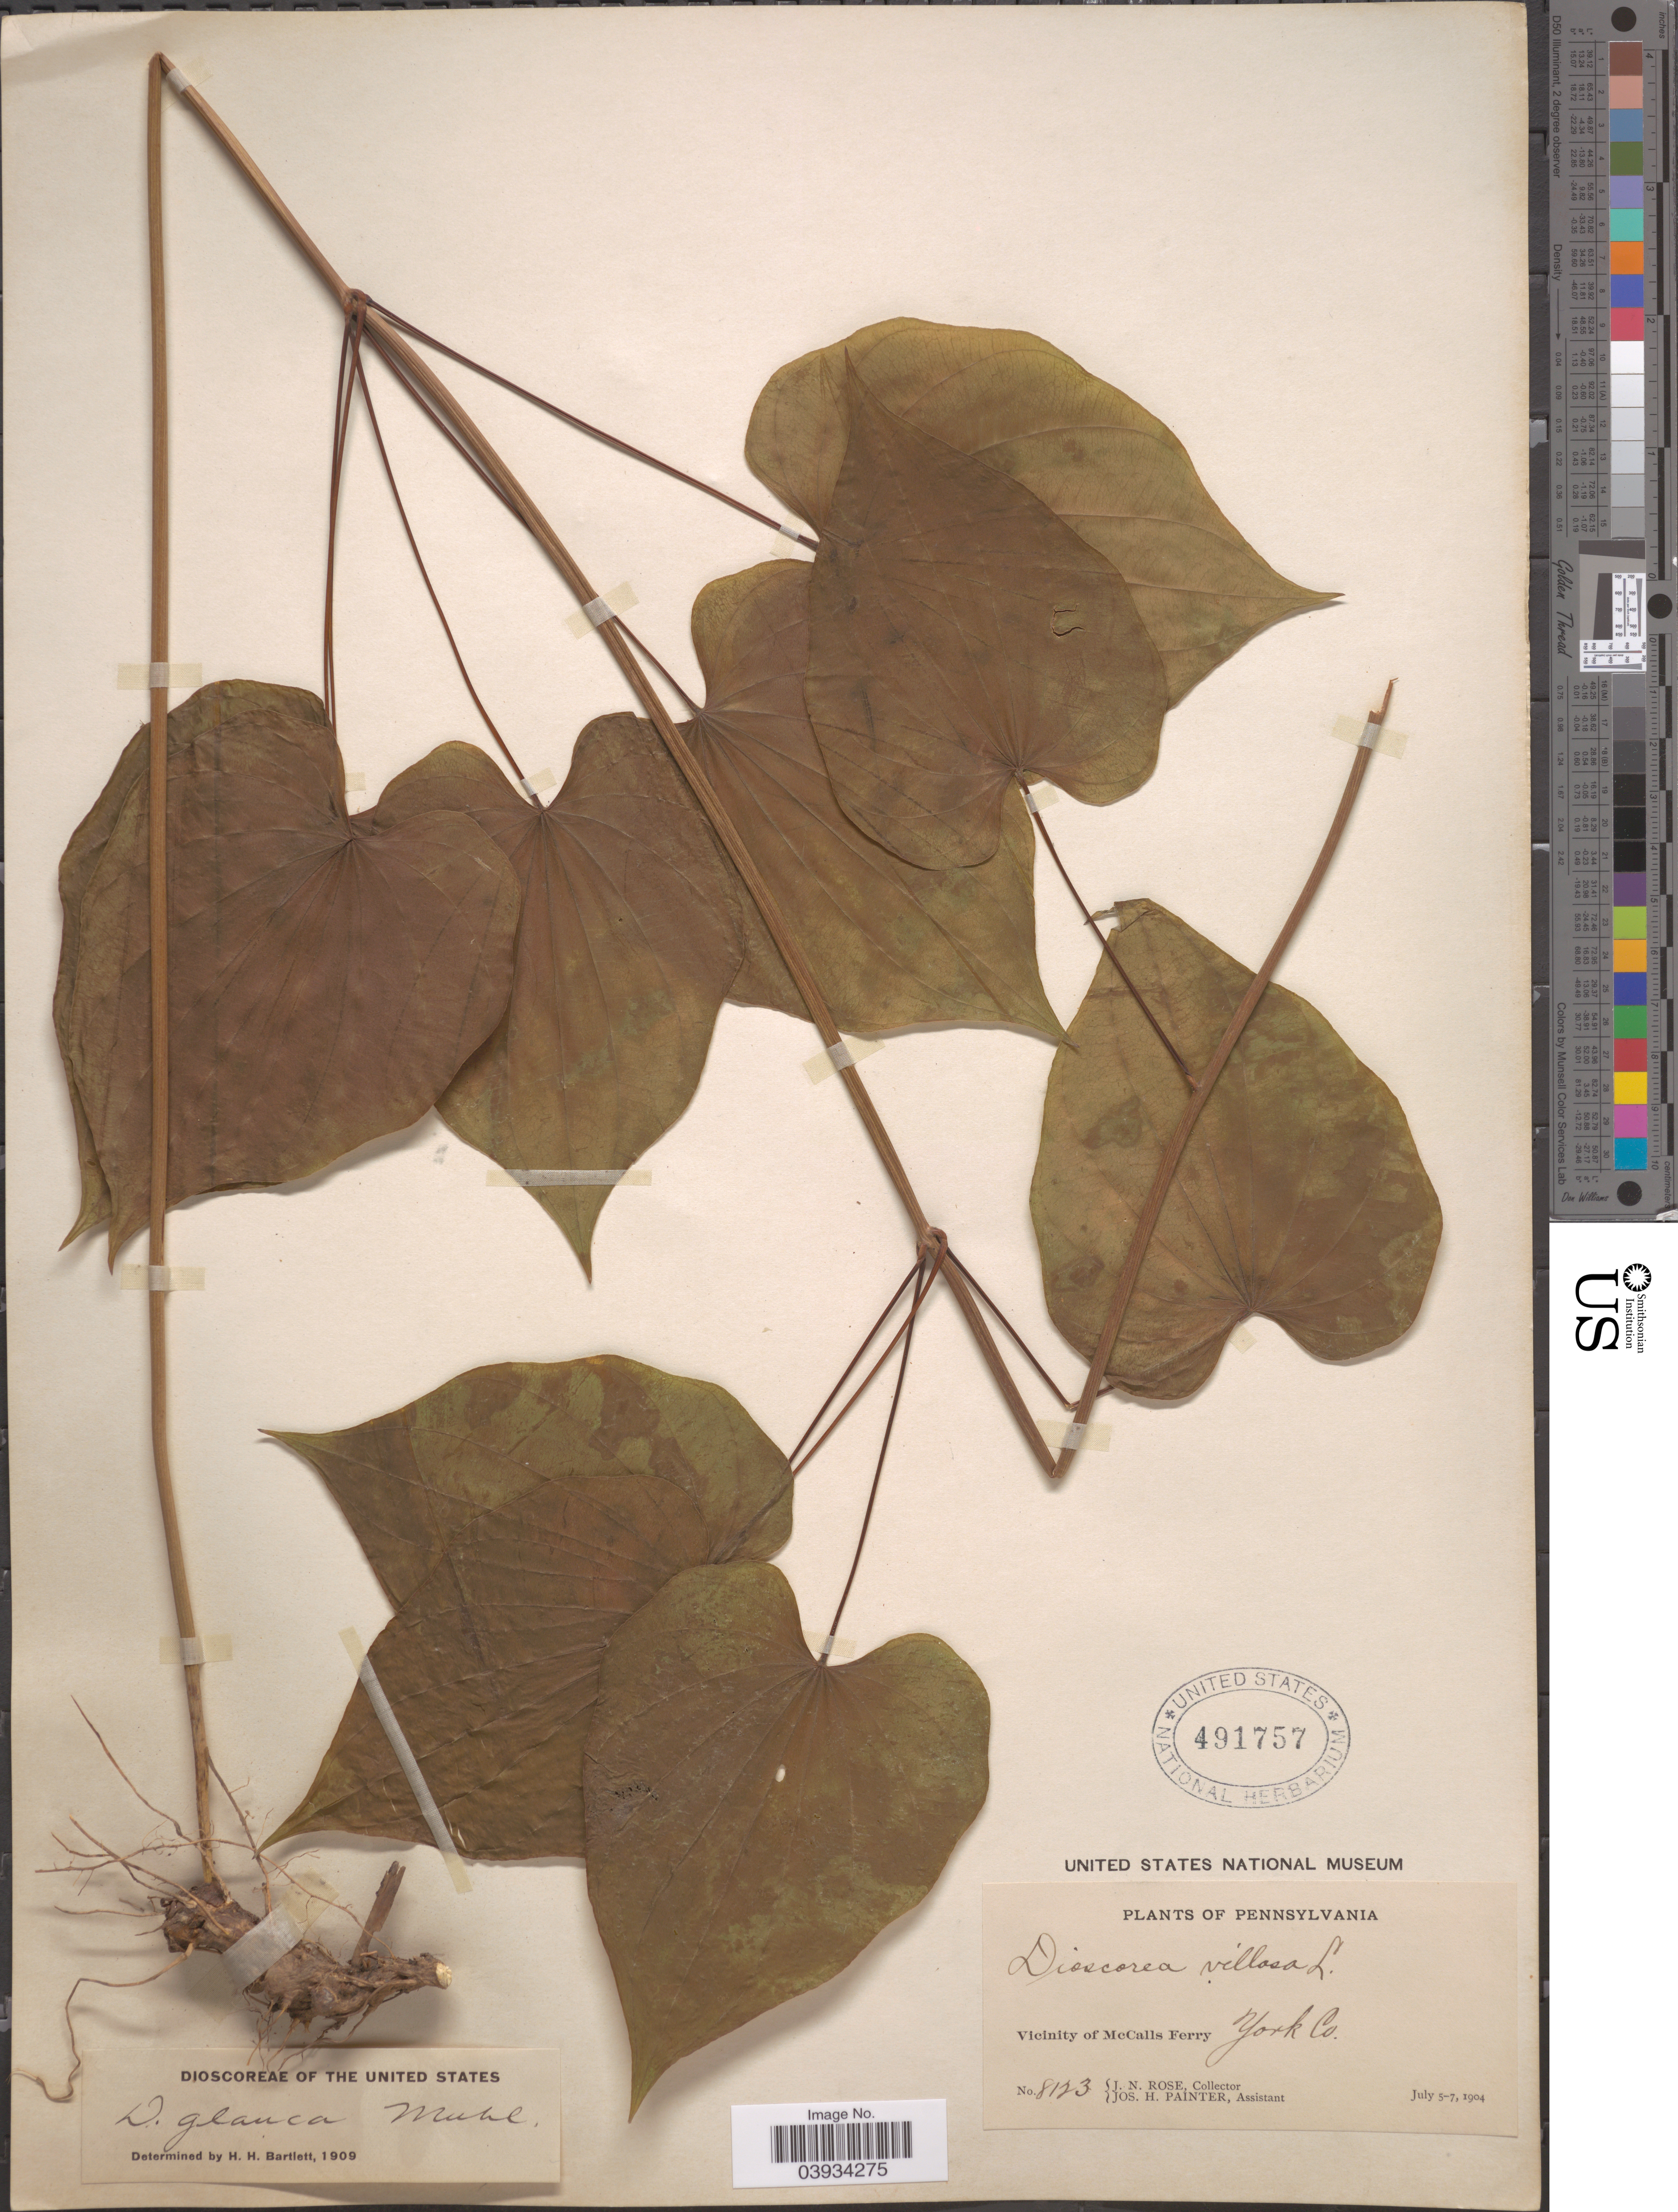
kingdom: Plantae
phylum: Tracheophyta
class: Liliopsida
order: Dioscoreales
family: Dioscoreaceae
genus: Dioscorea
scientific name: Dioscorea villosa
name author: L.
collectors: J. N. Rose & J. H. Painter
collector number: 8123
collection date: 1904-07-05/1904-07-07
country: United States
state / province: Pennsylvania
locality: Vicinity of McCalls Ferry. York Co.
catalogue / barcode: US 491757